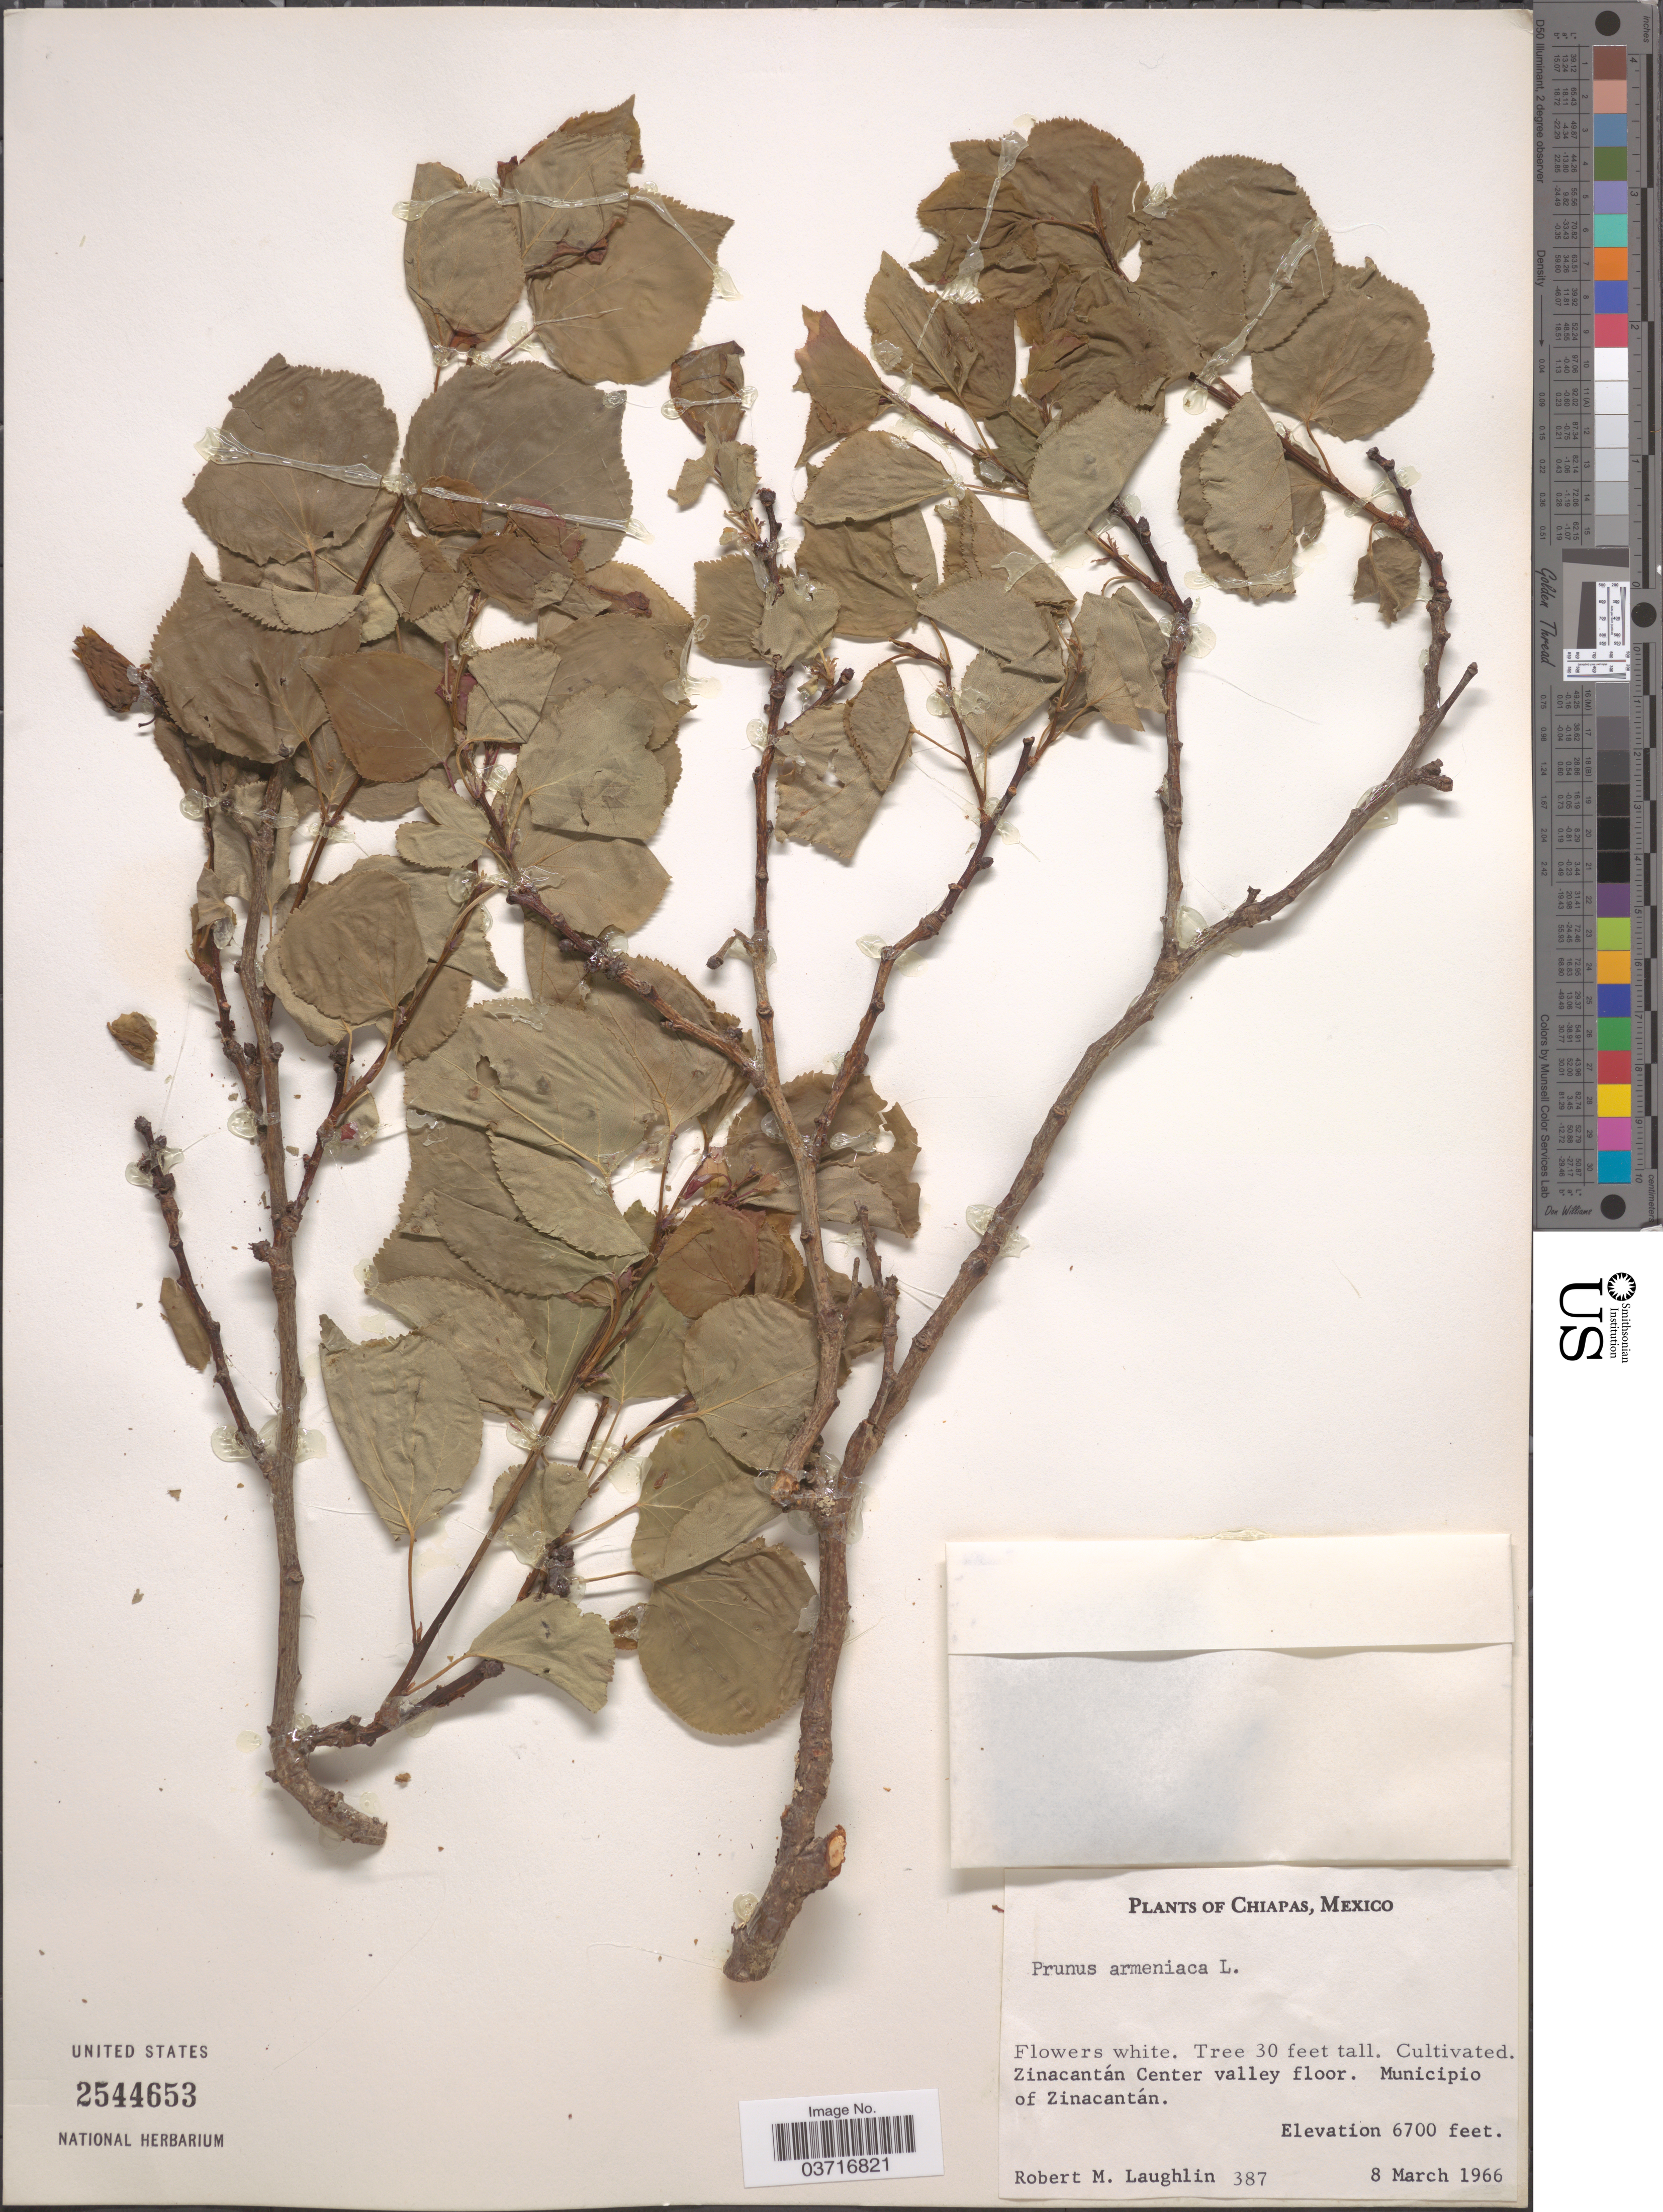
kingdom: Plantae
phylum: Tracheophyta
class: Magnoliopsida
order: Rosales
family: Rosaceae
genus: Prunus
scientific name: Prunus armeniaca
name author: L.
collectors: R. M. Laughlin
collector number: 387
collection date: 1966-03-08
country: Mexico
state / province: Chiapas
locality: Zinacantán Center valley floor. Municipio of Zinacantán.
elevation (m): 2042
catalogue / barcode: US 2544653